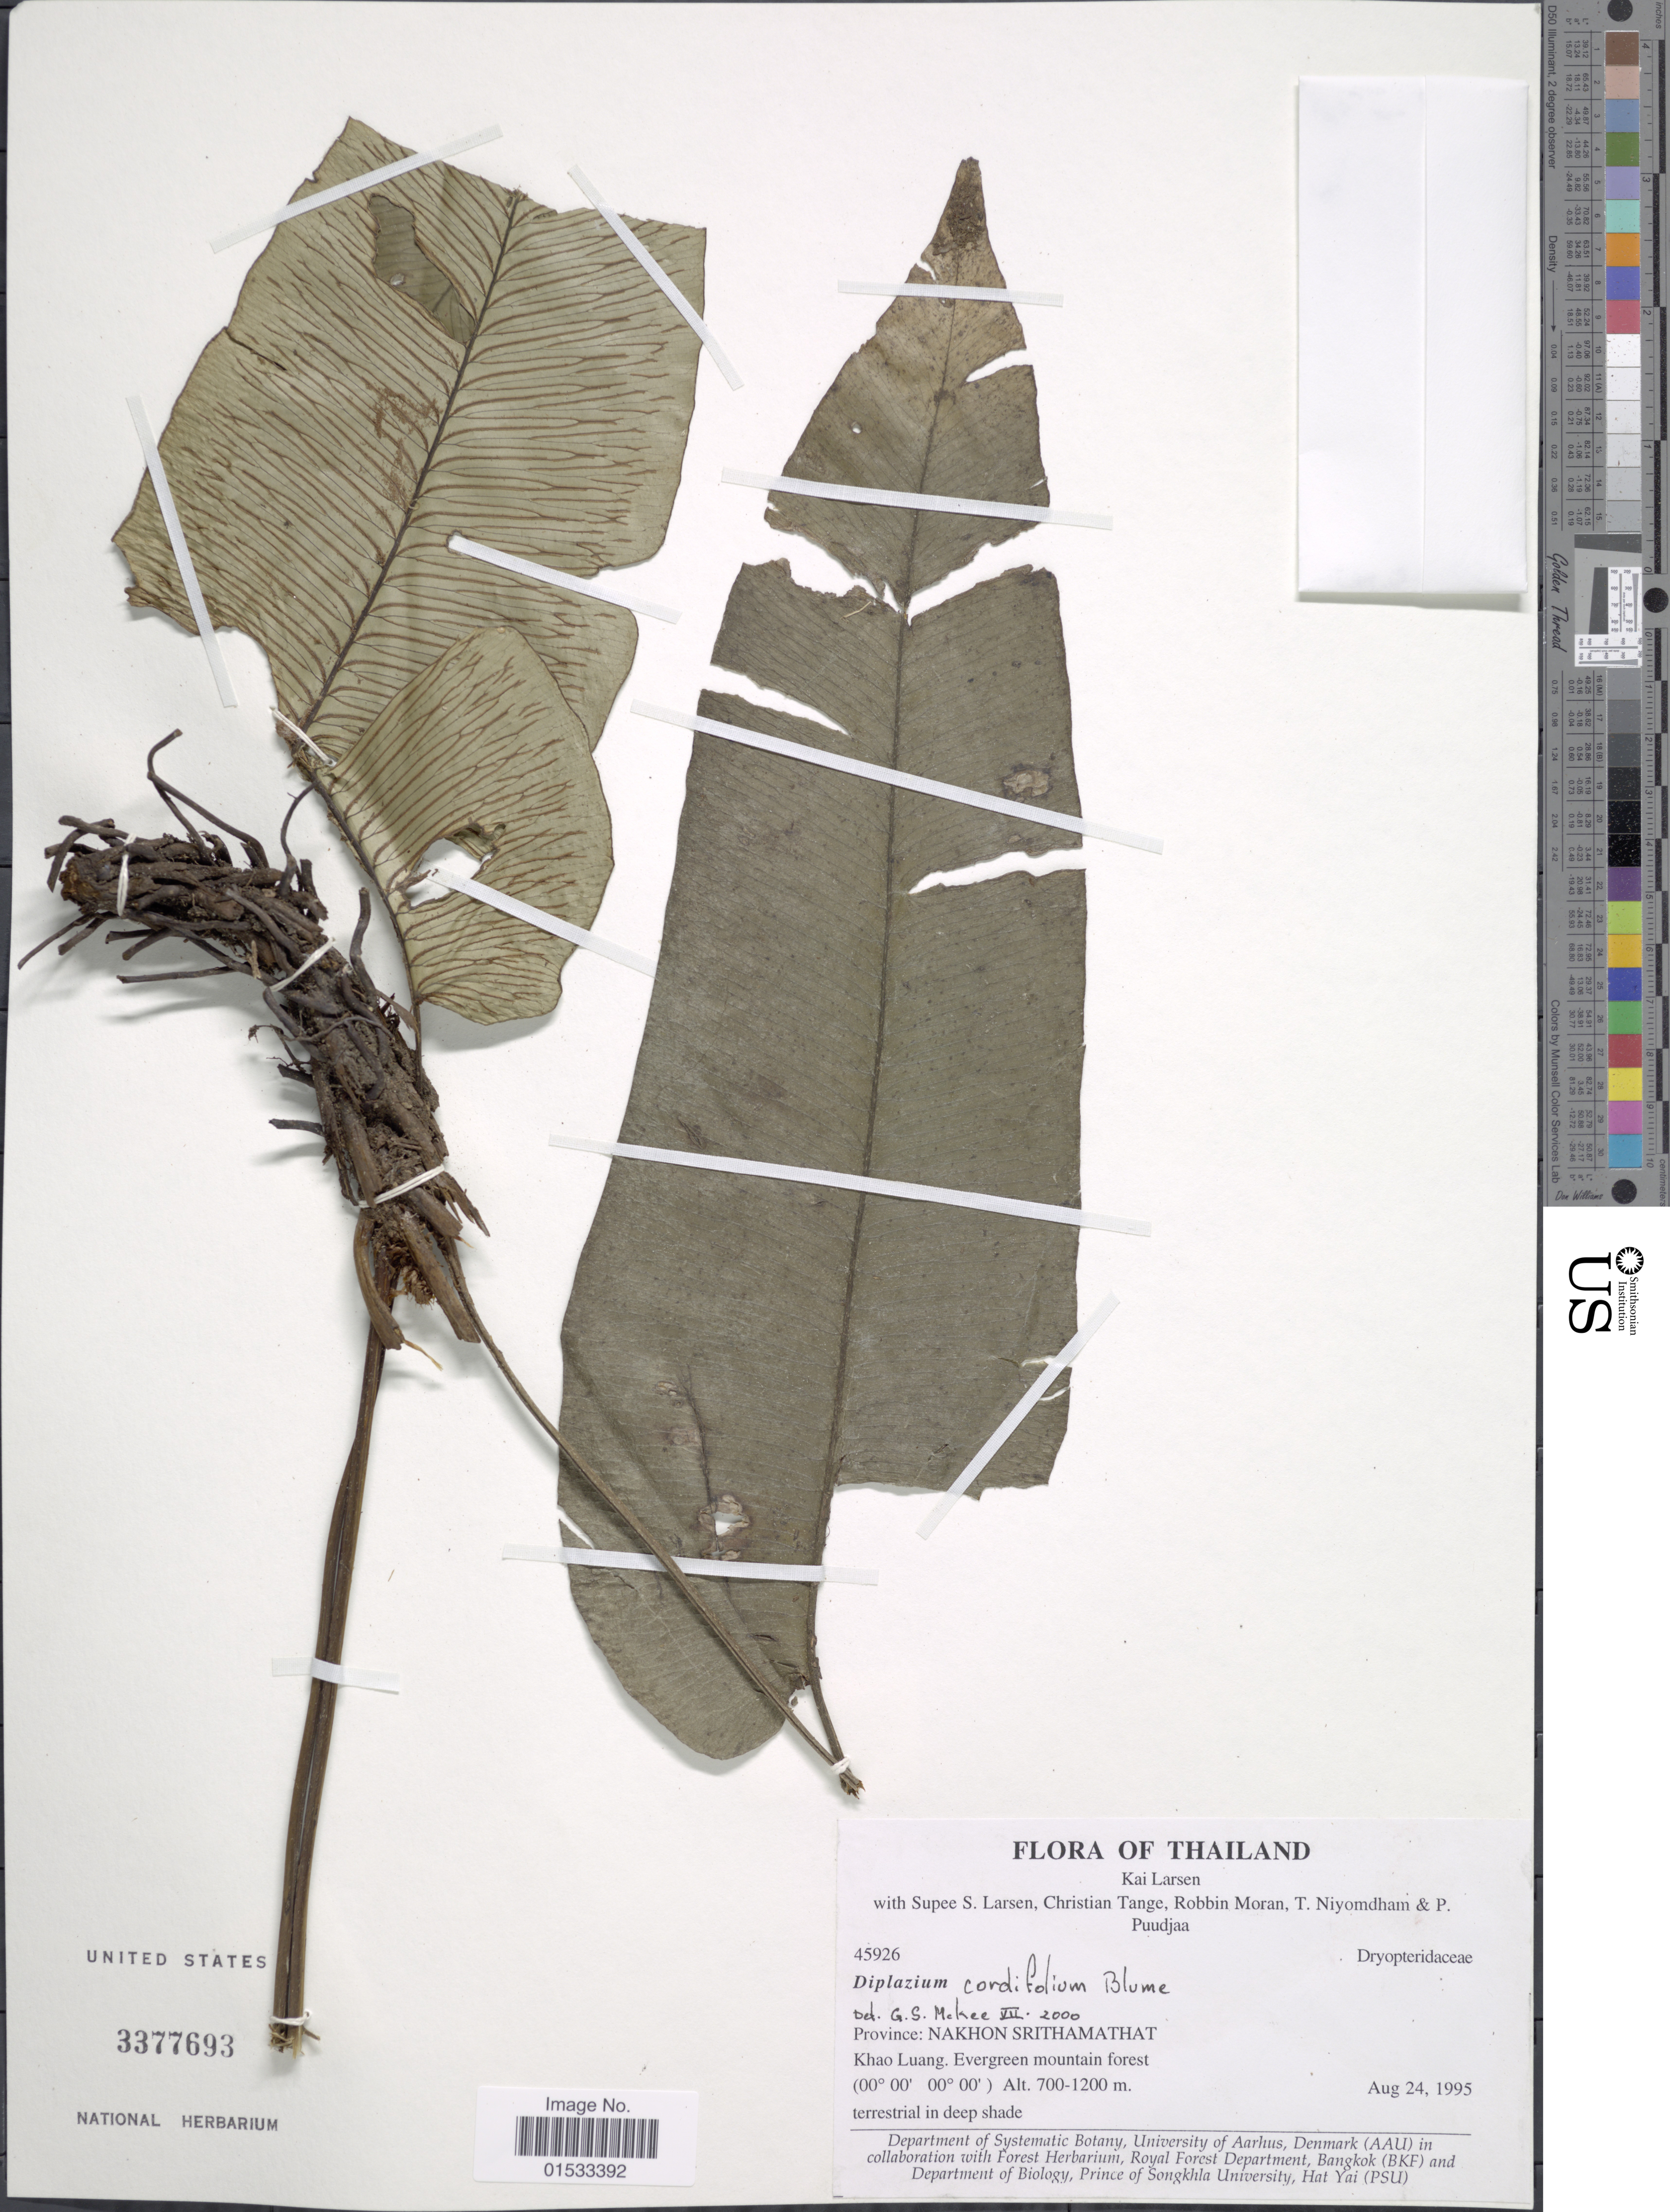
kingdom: Plantae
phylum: Tracheophyta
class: Polypodiopsida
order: Polypodiales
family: Athyriaceae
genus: Diplazium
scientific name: Diplazium cordifolium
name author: Blume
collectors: K. Larsen, S. Larsen, C. Tange, R. Moran & et al.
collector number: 45926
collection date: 1995-08-24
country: Thailand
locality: Nakhon Srithamathat, Khao Luang, Evergreen mountain forest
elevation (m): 700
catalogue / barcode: US 3377693